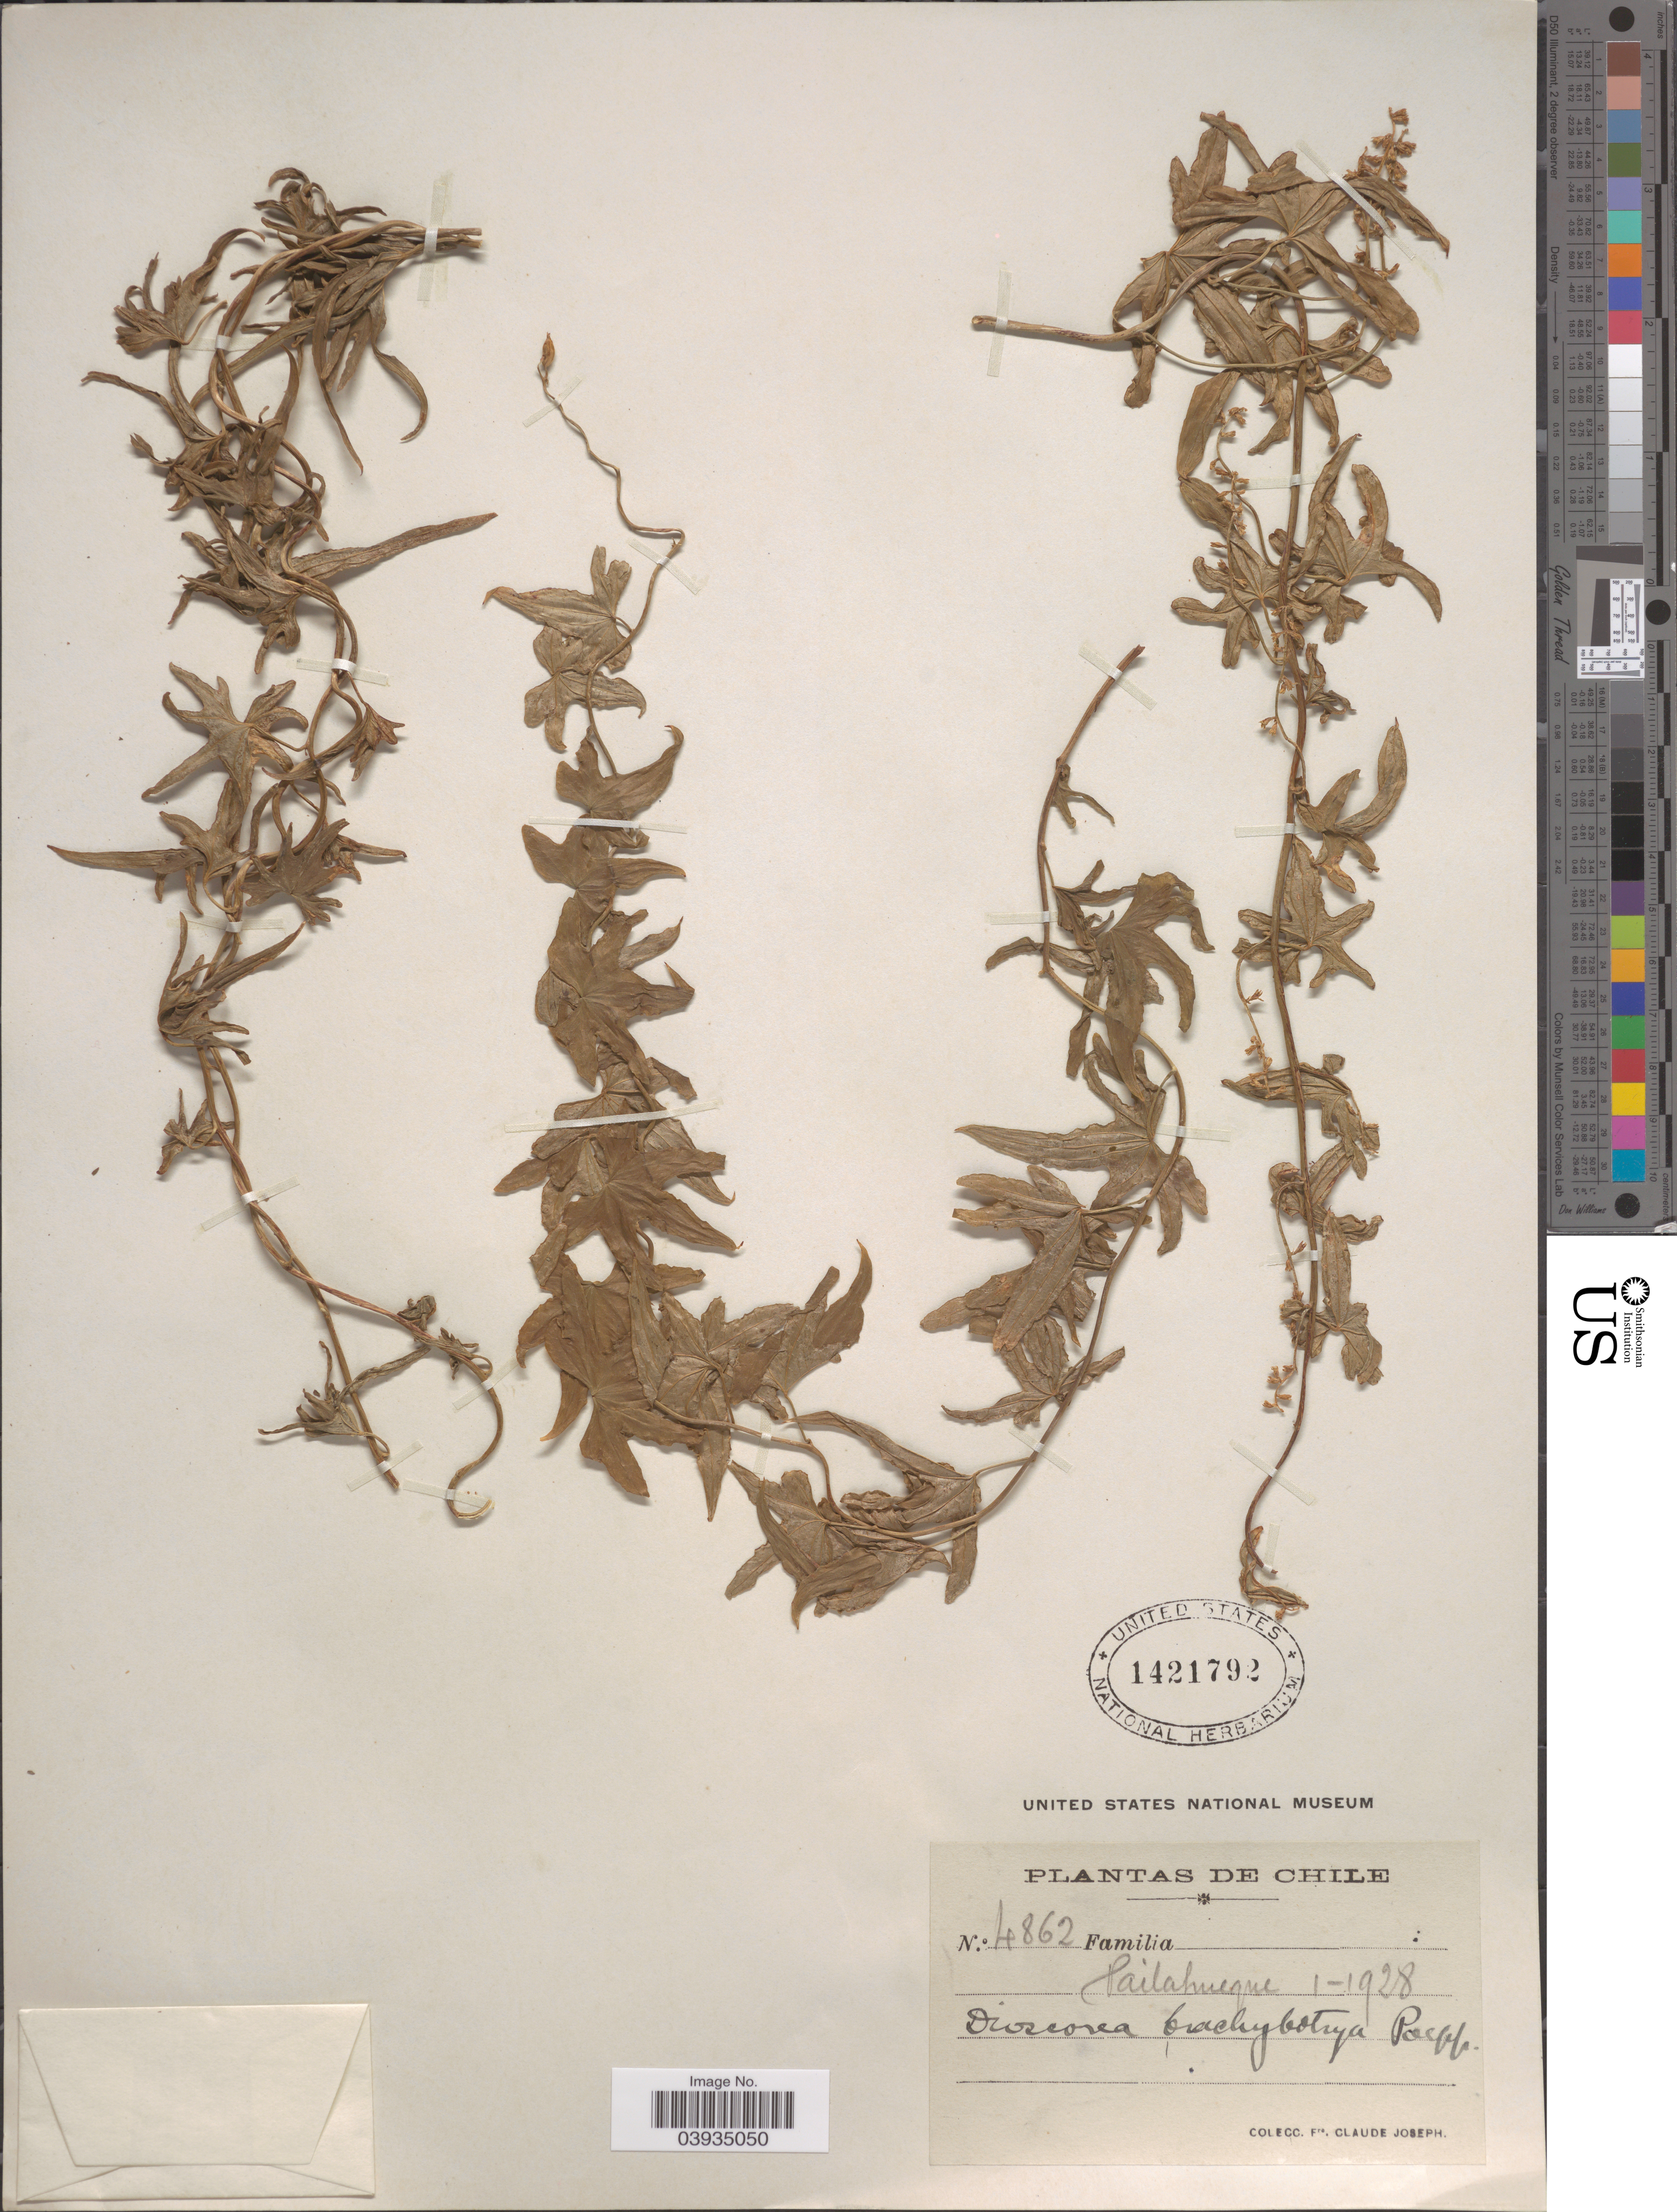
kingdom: Plantae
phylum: Tracheophyta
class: Liliopsida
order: Dioscoreales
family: Dioscoreaceae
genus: Dioscorea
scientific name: Dioscorea brachybotrya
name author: Poepp.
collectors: Bro. Claude-Joseph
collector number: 4862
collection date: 1928-01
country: Chile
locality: Pailahueque.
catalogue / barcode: US 1421792